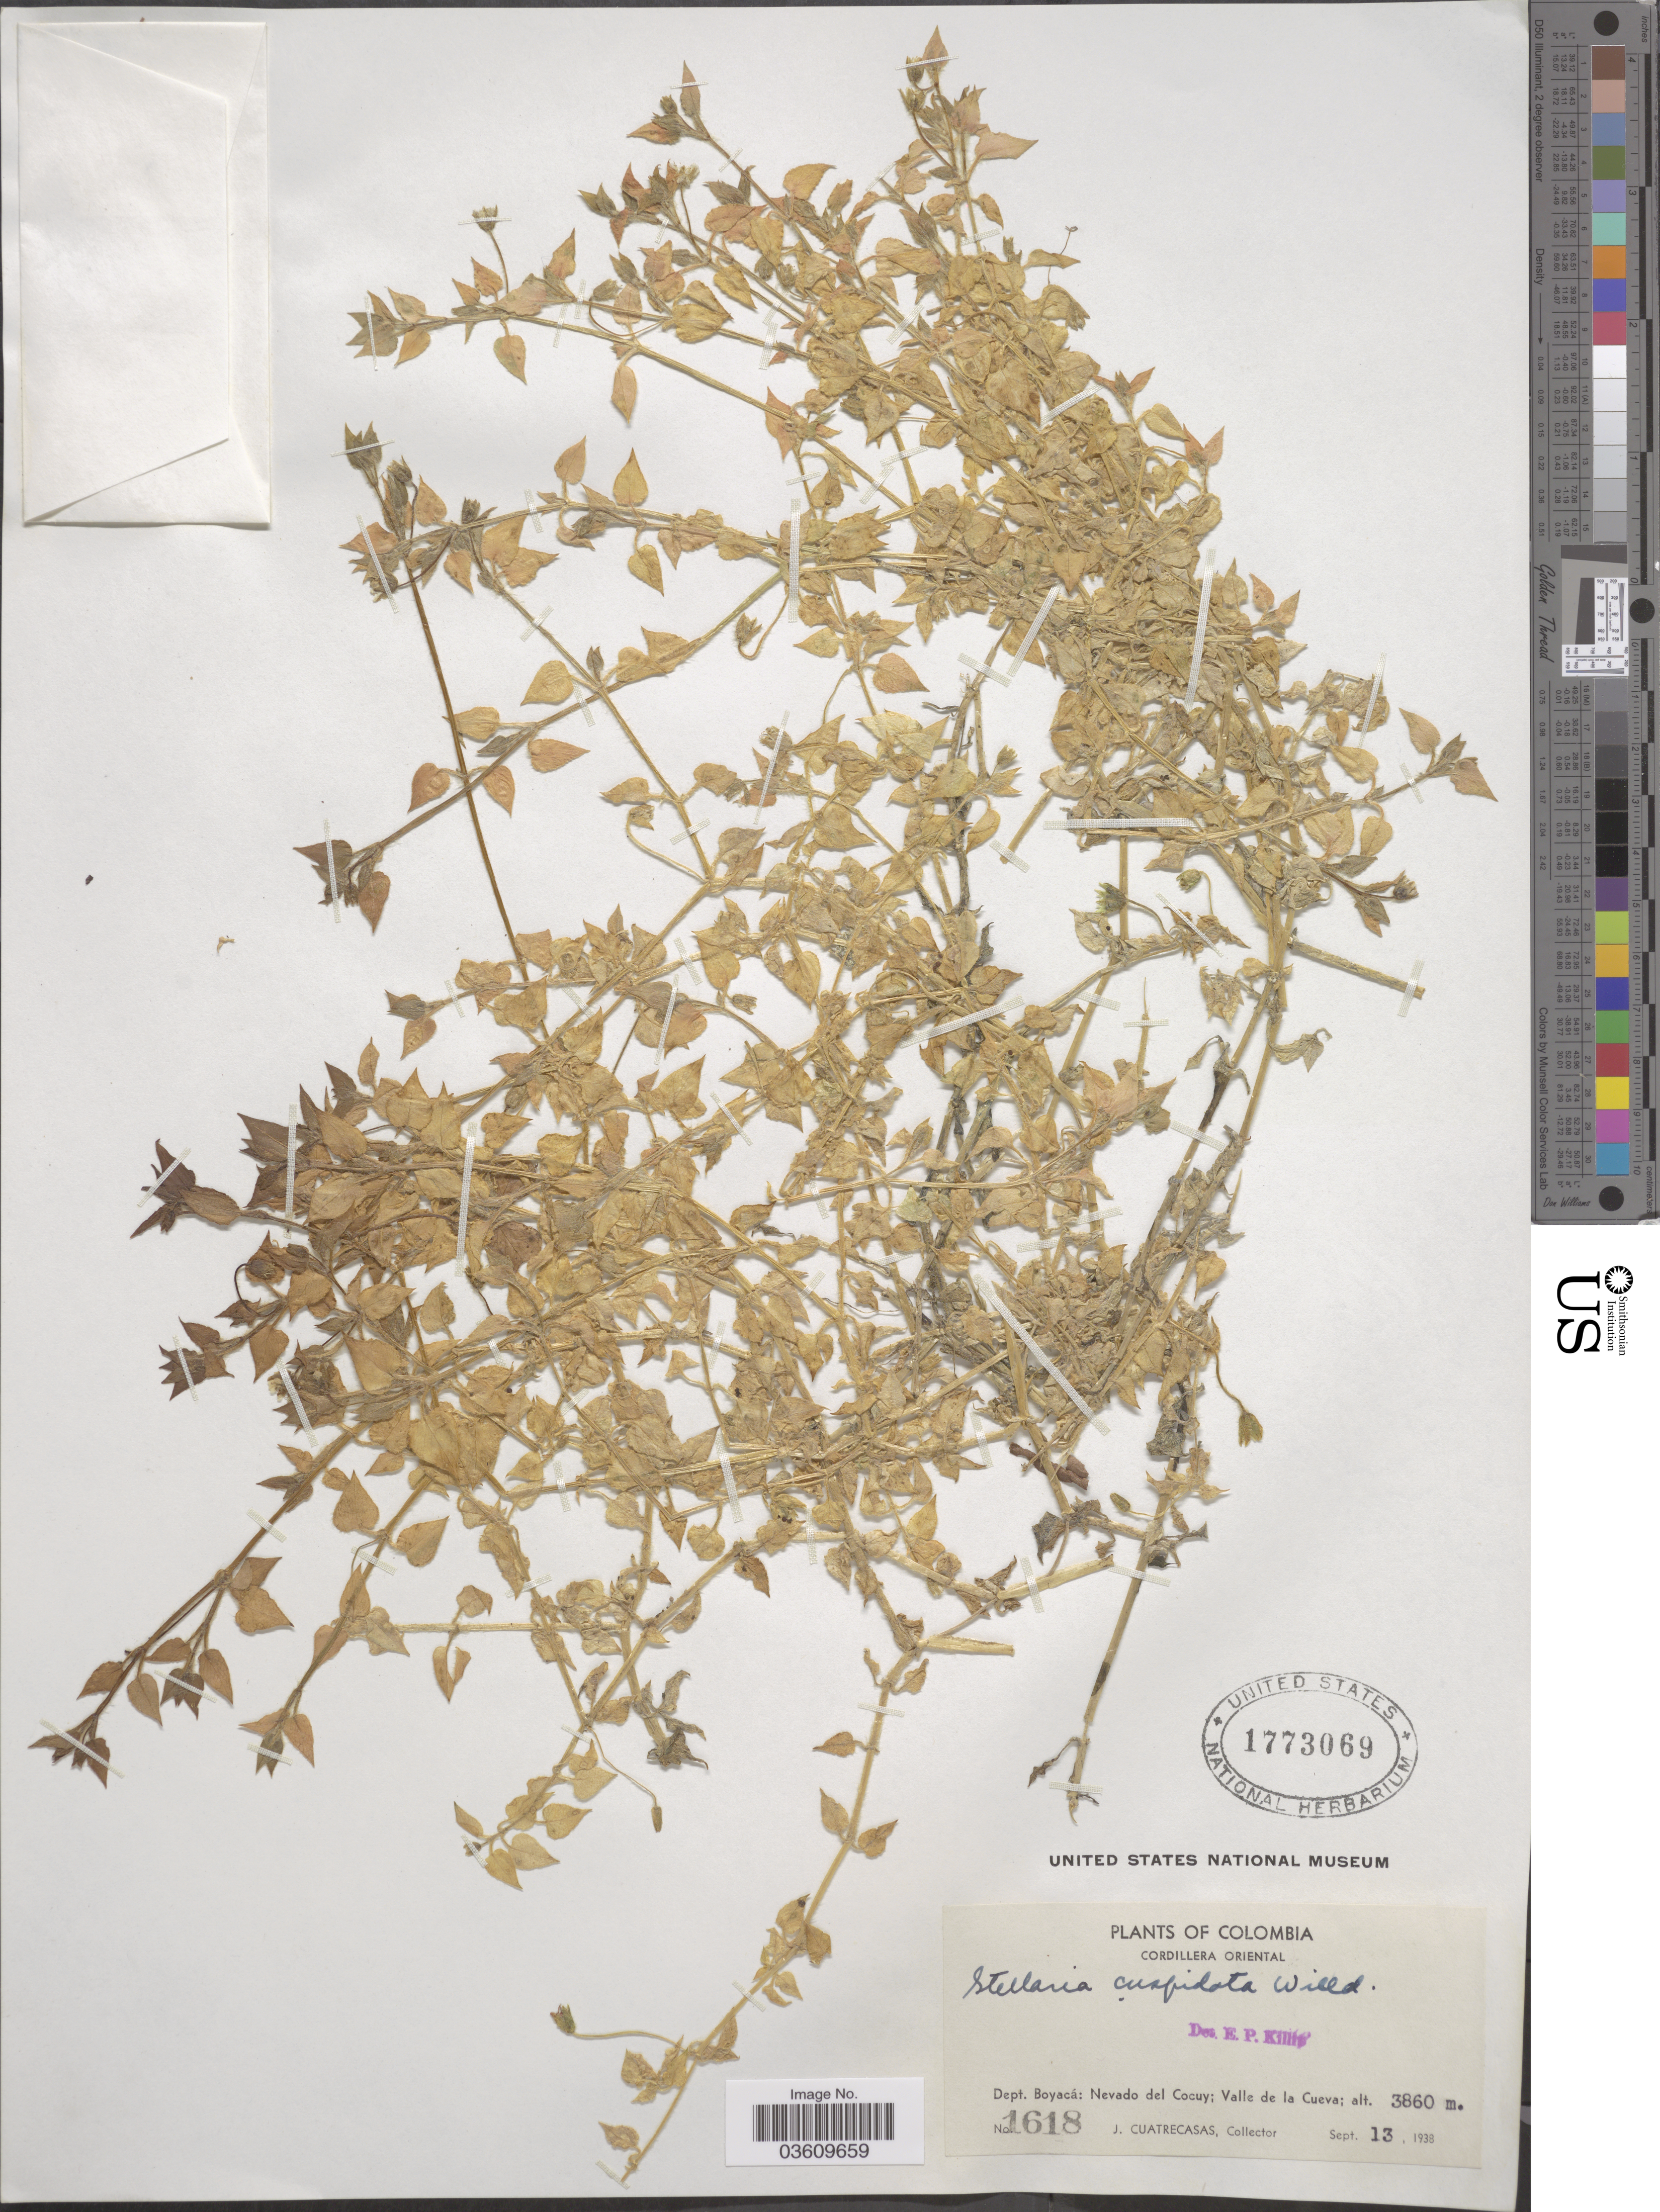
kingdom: Plantae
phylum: Tracheophyta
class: Magnoliopsida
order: Caryophyllales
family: Caryophyllaceae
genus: Stellaria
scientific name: Stellaria cuspidata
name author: Willd. ex Schltdl.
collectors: J. Cuatrecasas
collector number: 1618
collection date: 1938-09-13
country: Colombia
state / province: Boyacá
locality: Cordillera Oriental. Dept. Boyacá: Nevado del Cocuy; Valle de la Cueva.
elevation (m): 3860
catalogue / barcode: US 1773069